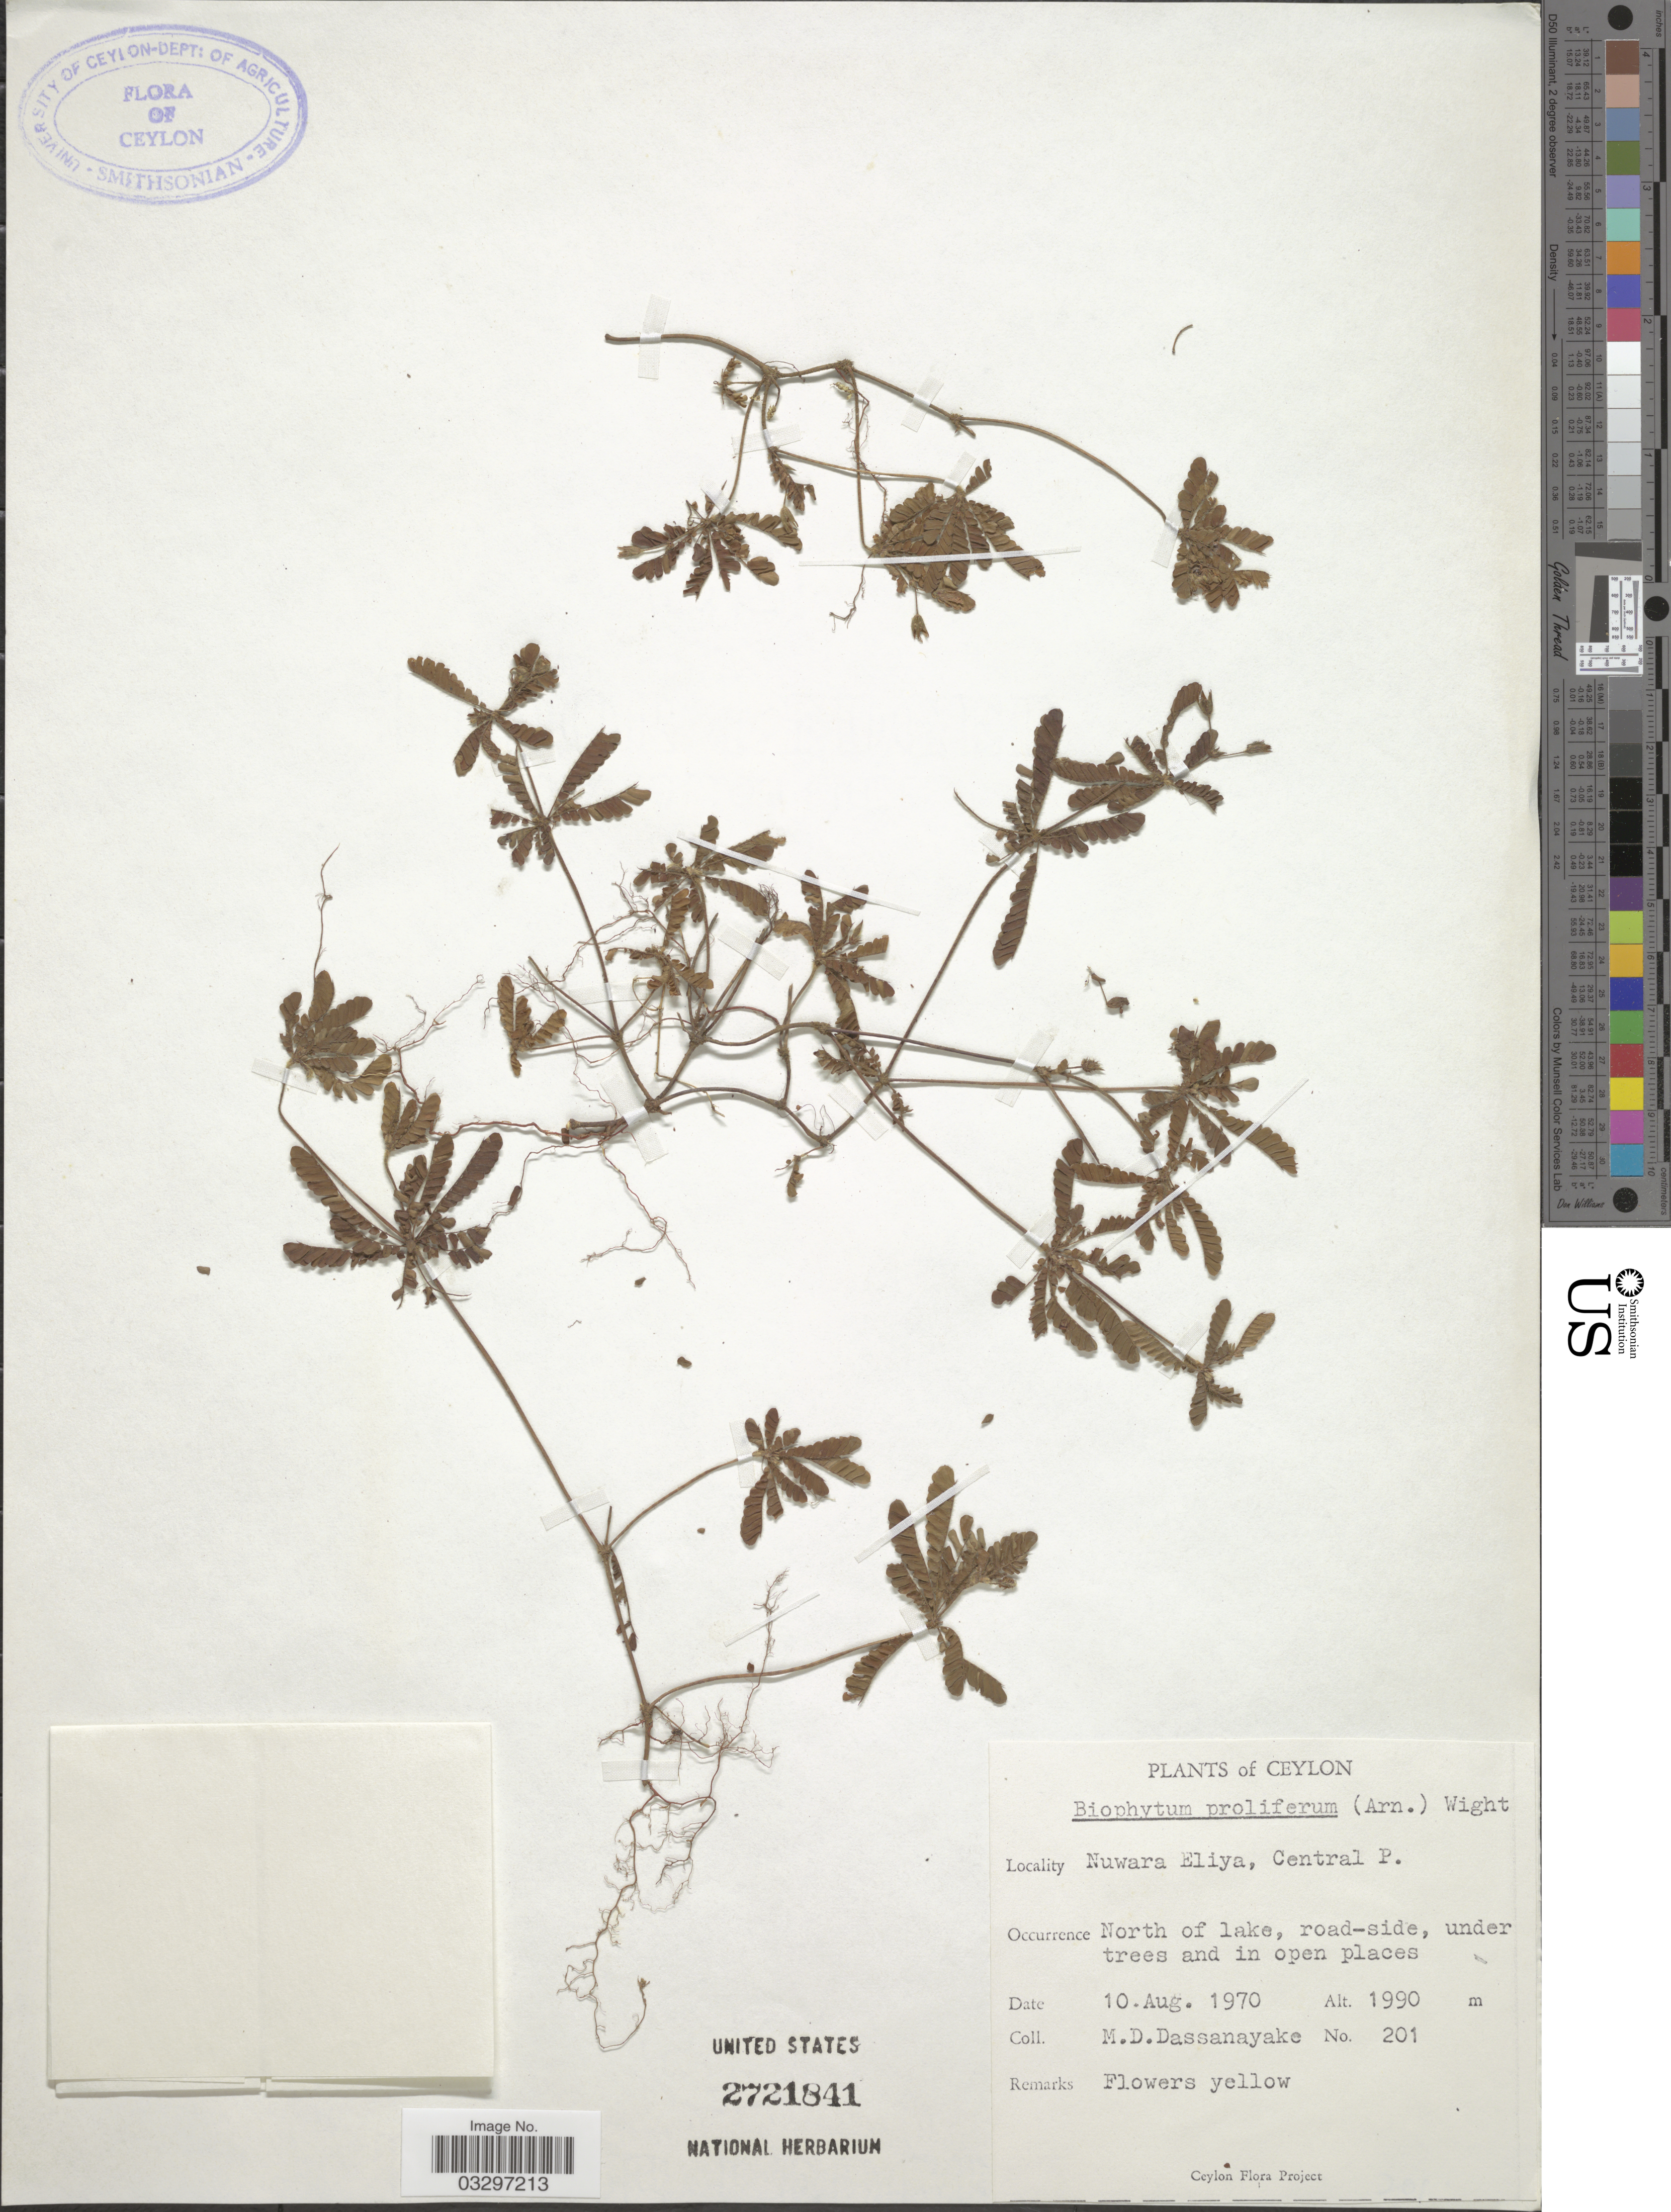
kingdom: Plantae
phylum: Tracheophyta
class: Magnoliopsida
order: Oxalidales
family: Oxalidaceae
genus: Biophytum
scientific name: Biophytum proliferum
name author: (Arn.) Wight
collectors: M. D. Dassanayake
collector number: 201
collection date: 1970-08-10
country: Sri Lanka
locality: Ceylon. Nuwara Eliya, Central P. North of lake, road-side.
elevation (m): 1990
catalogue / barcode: US 2721841